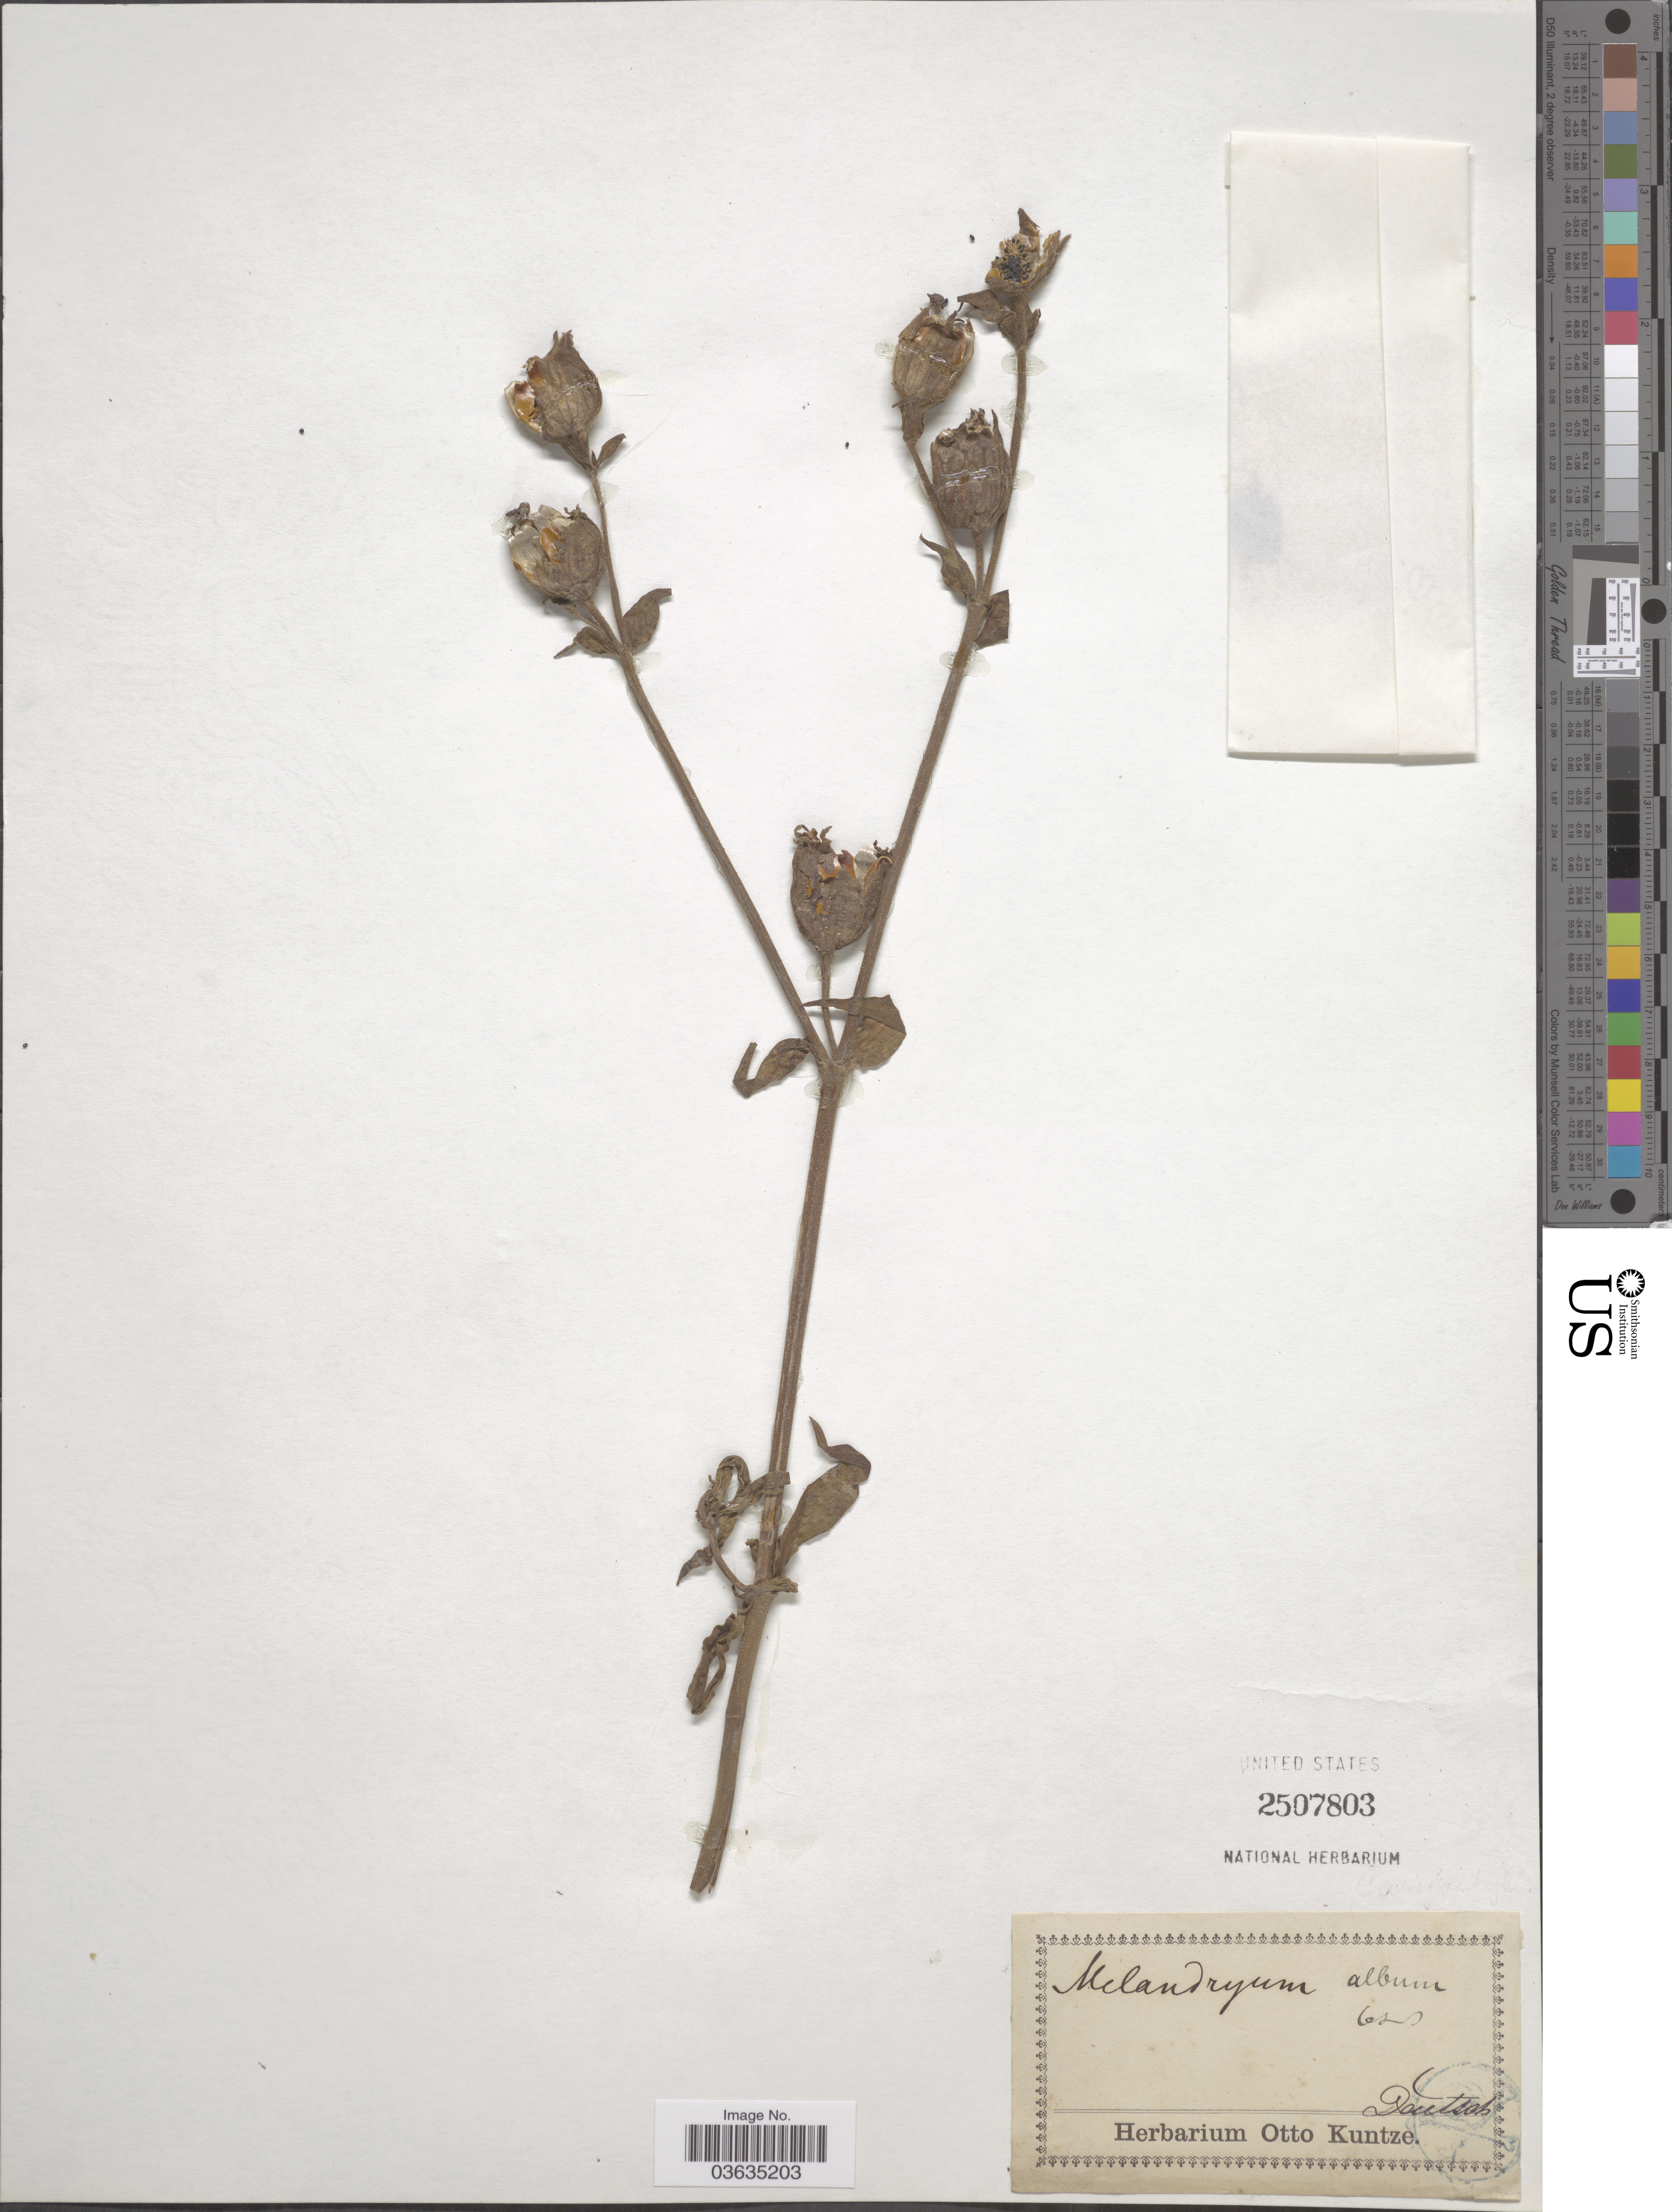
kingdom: Plantae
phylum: Tracheophyta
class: Magnoliopsida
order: Caryophyllales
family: Caryophyllaceae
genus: Silene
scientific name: Silene latifolia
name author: Poir.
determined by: Strong, Mark T., (BOT), Smithsonian Institution - National Museum of Natural History (UNITED STATES)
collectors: ex herb. Otto Kuntze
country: Germany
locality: Deutsch.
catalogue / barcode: US 2507803